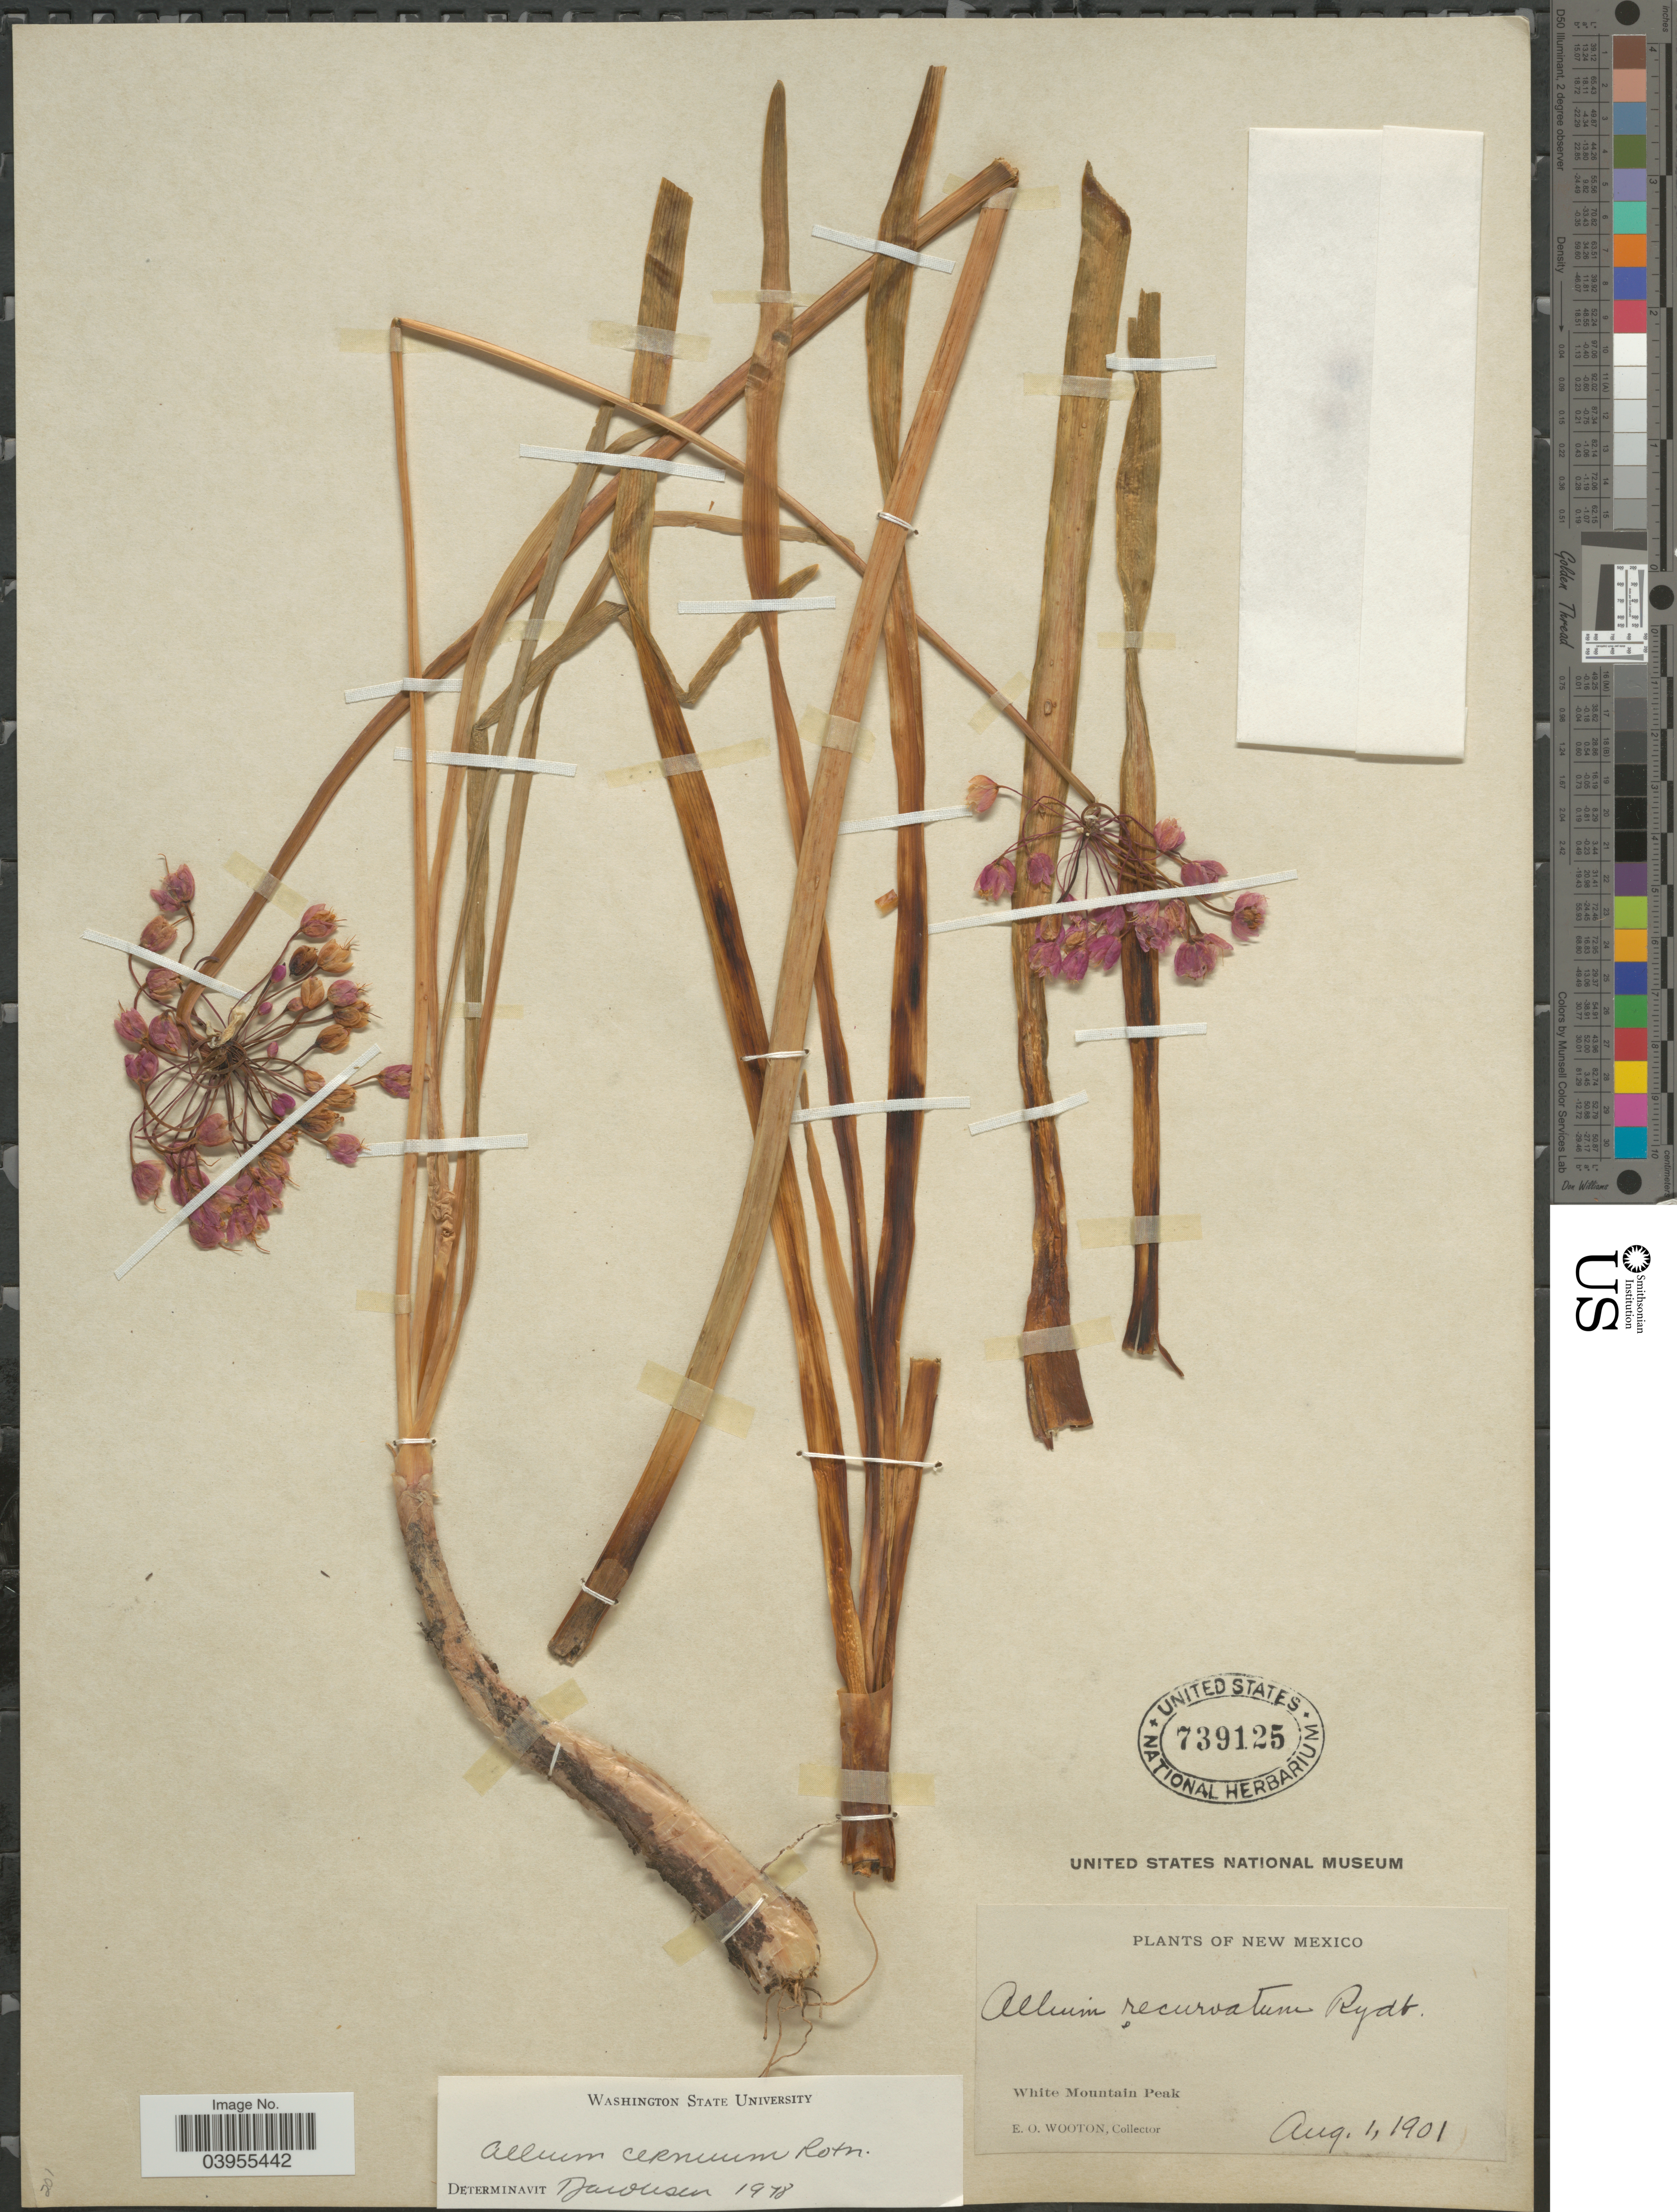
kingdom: Plantae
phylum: Tracheophyta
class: Liliopsida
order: Asparagales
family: Amaryllidaceae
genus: Allium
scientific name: Allium cernuum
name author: Roth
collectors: E. O. Wooton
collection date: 1901-08-01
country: United States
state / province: New Mexico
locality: White Mountain Peak.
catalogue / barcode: US 739125